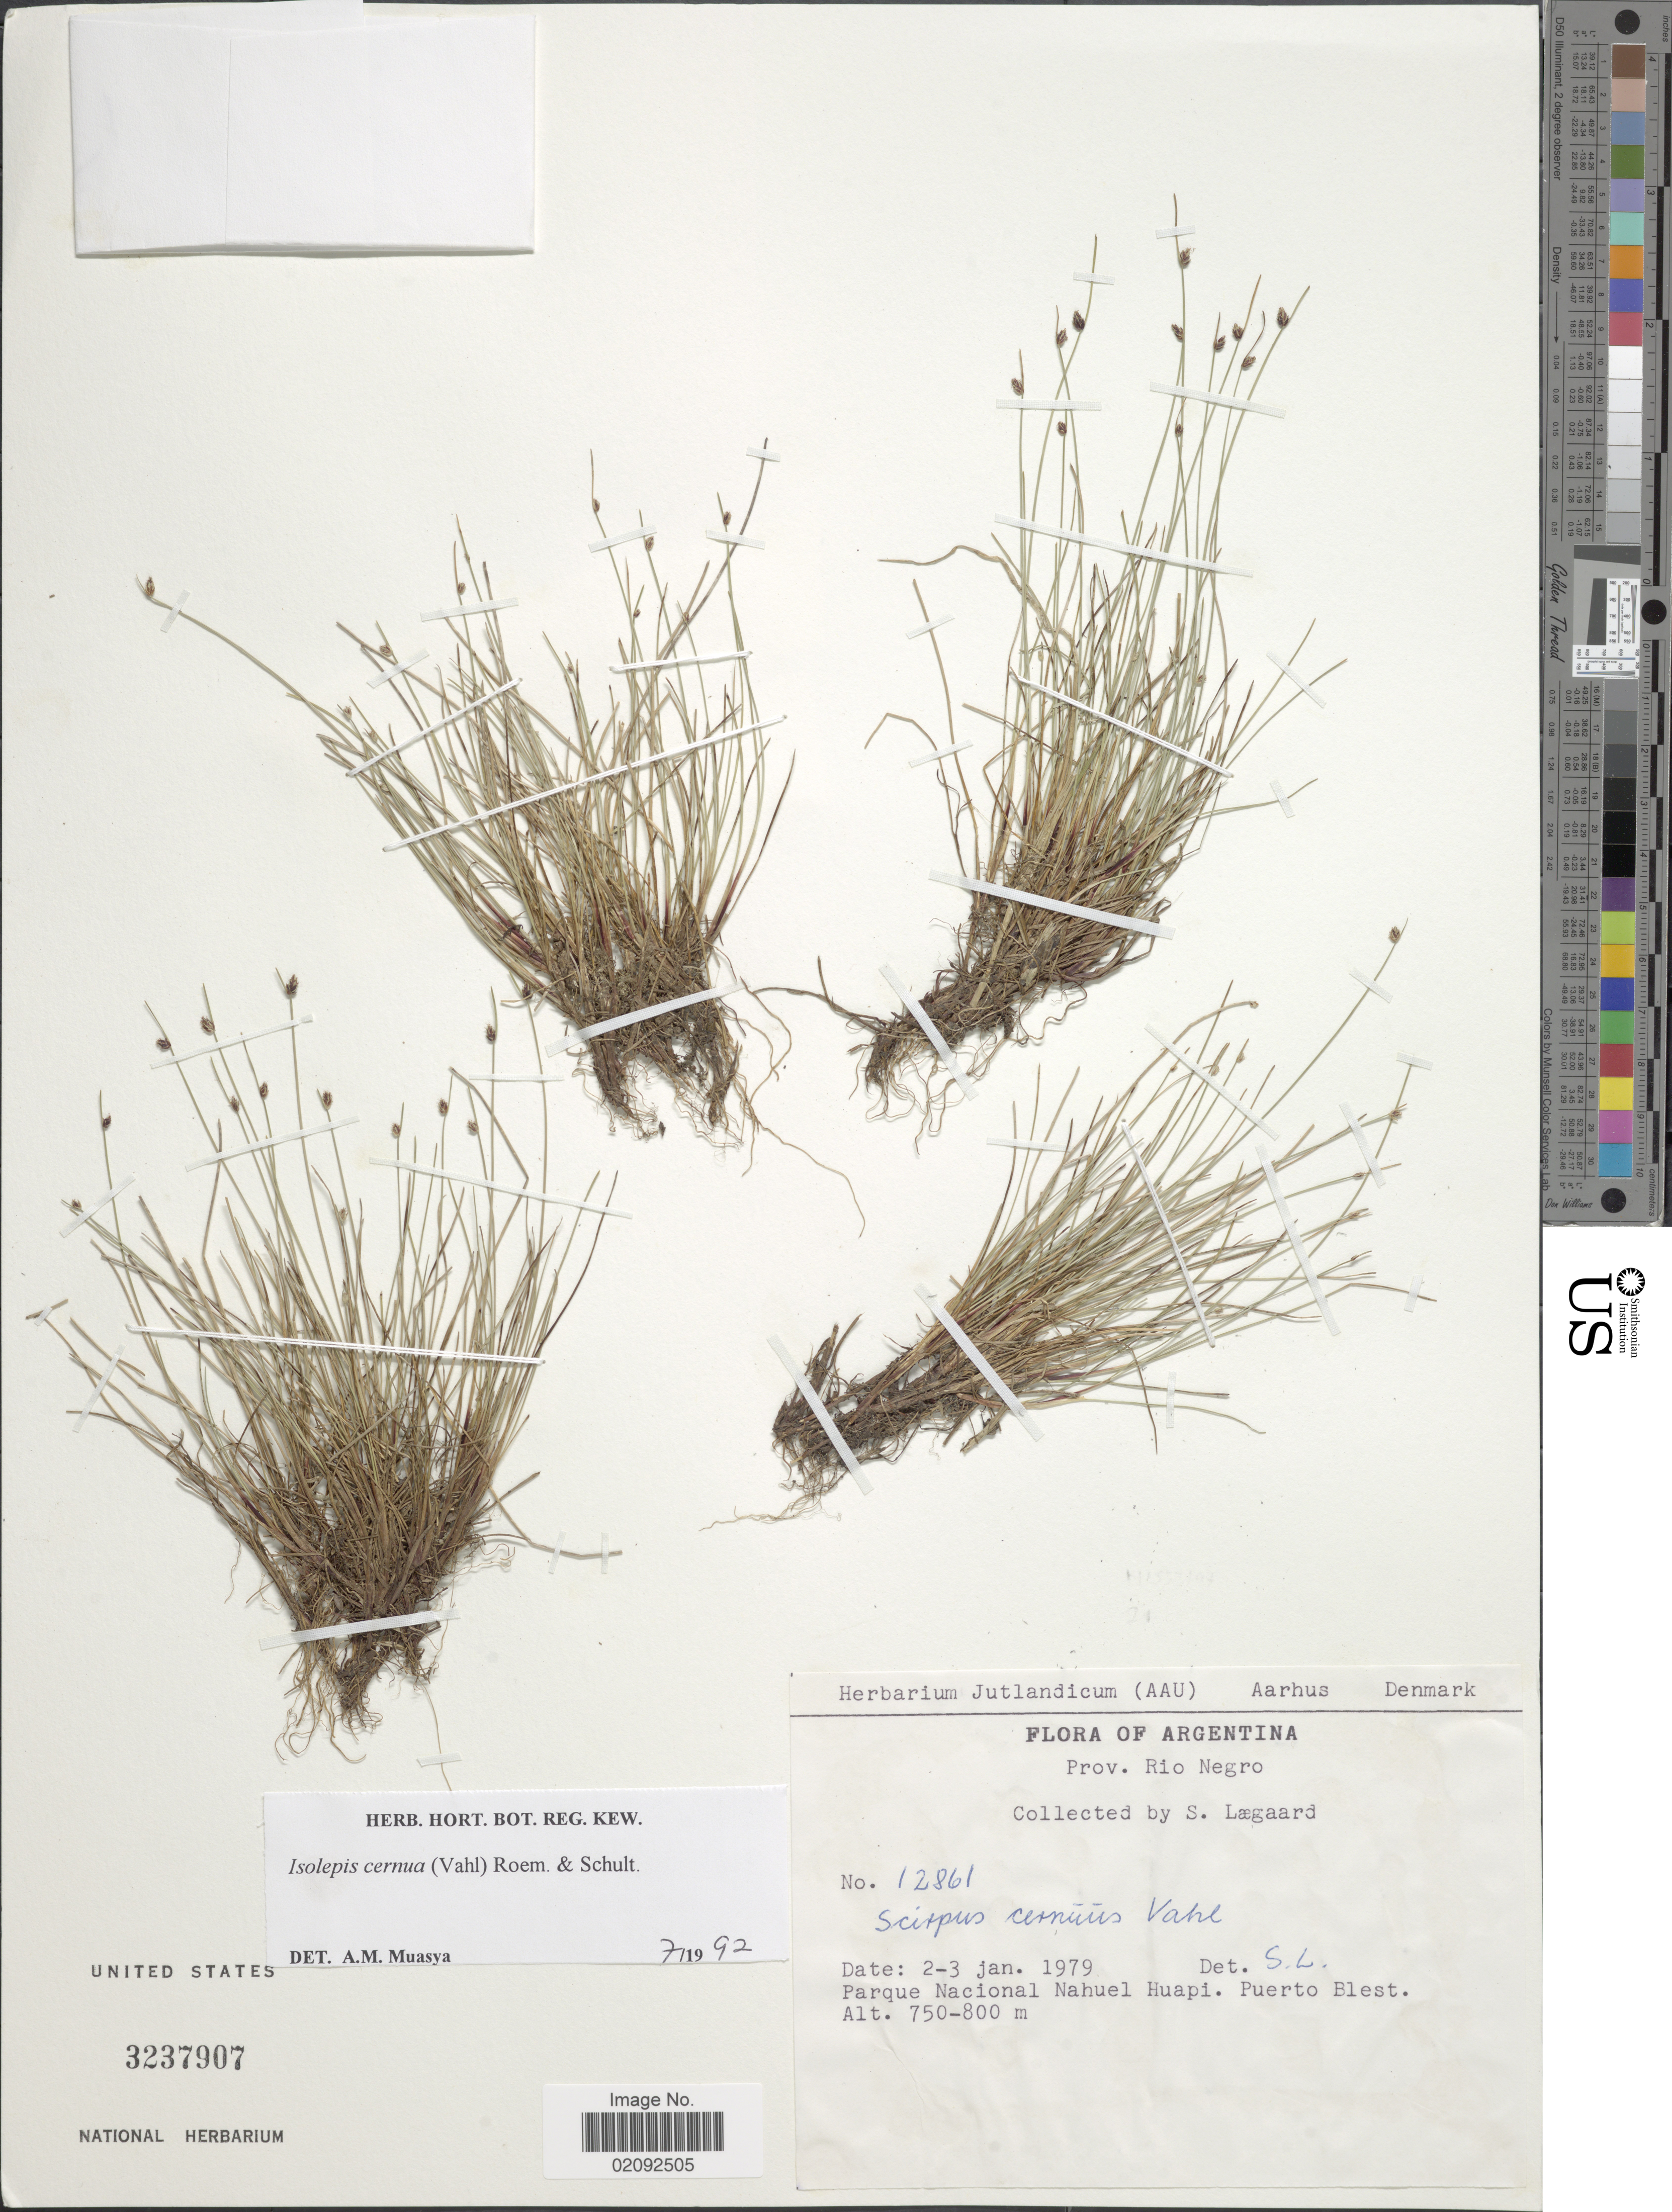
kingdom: Plantae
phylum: Tracheophyta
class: Liliopsida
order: Poales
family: Cyperaceae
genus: Isolepis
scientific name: Isolepis cernua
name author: (Vahl) Roem. & Schult.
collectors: S. Lægaard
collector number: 12861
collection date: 1979-01-02/1979-01-03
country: Argentina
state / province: Rio Negro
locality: Parque Nacional Nahuel Huapi. Puerto Blest.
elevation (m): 750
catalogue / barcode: US 3237907